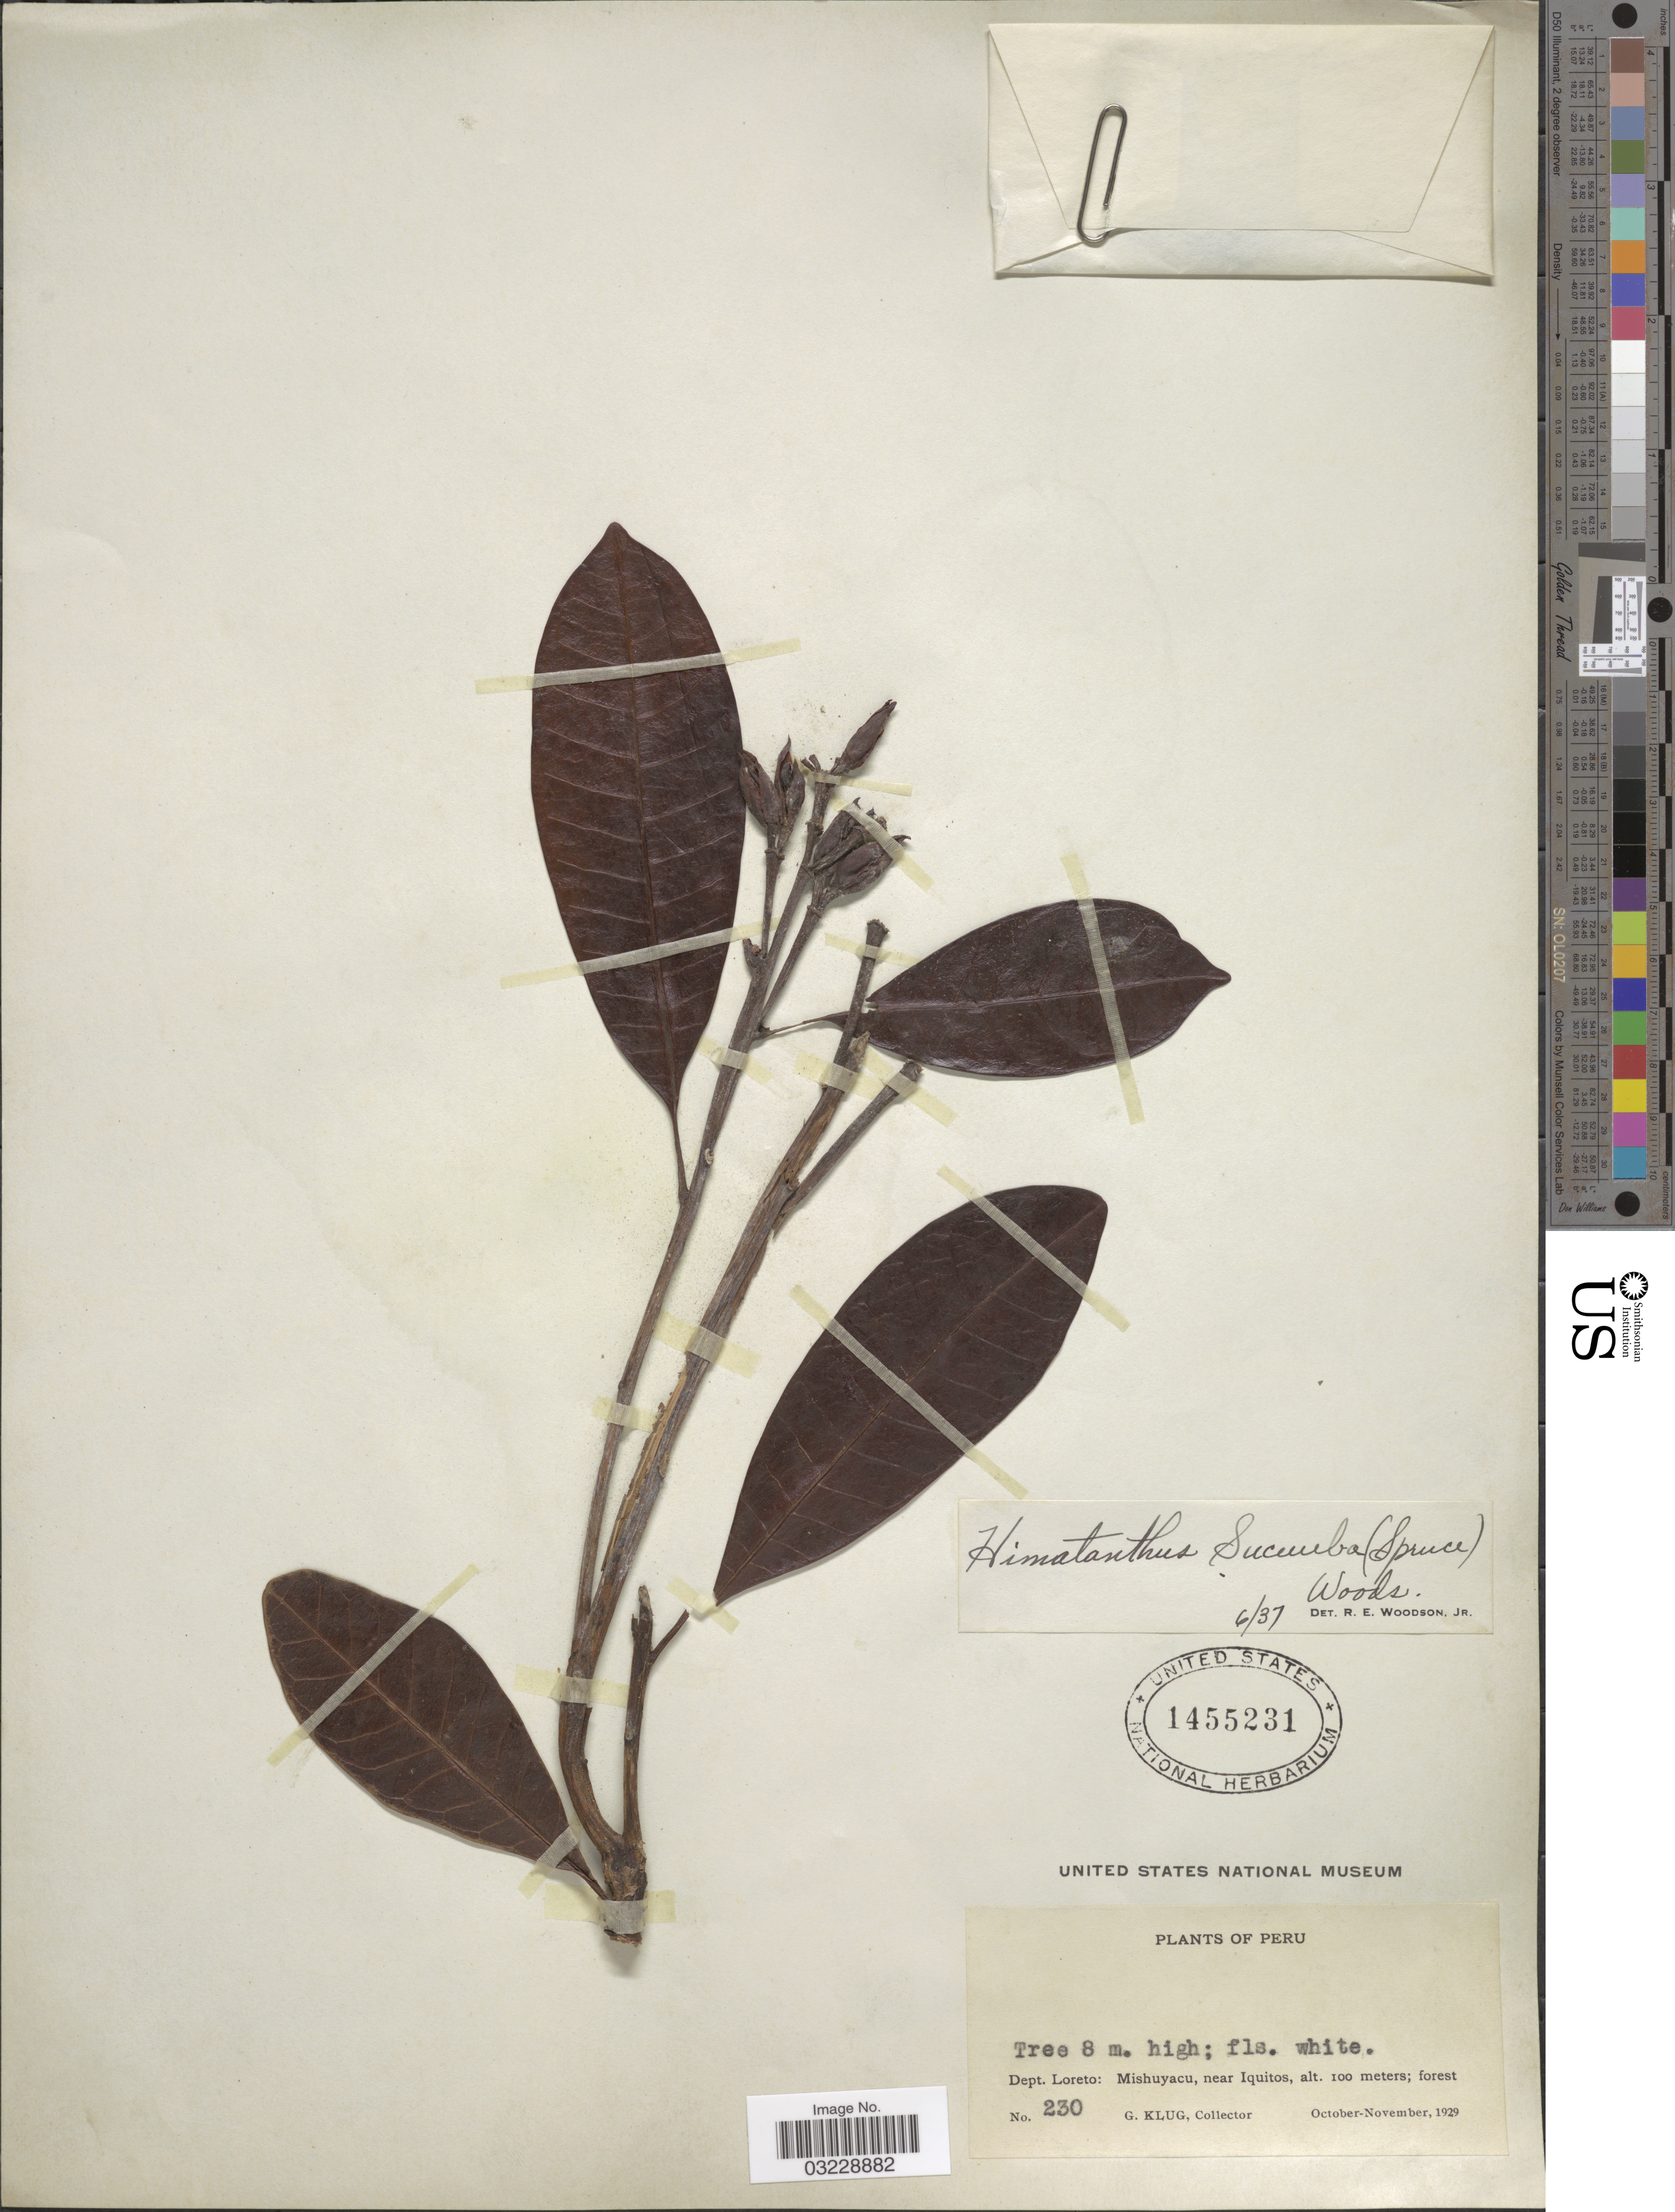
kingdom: Plantae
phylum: Tracheophyta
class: Magnoliopsida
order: Gentianales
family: Apocynaceae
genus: Himatanthus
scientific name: Himatanthus sucuuba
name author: (Spruce) Woodson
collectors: G. Klug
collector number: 230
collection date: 1929-10/1929-11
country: Peru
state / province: Loreto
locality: Dept. Loreto: Mishuyacu, near Iquitos.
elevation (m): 100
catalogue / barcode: US 1455231